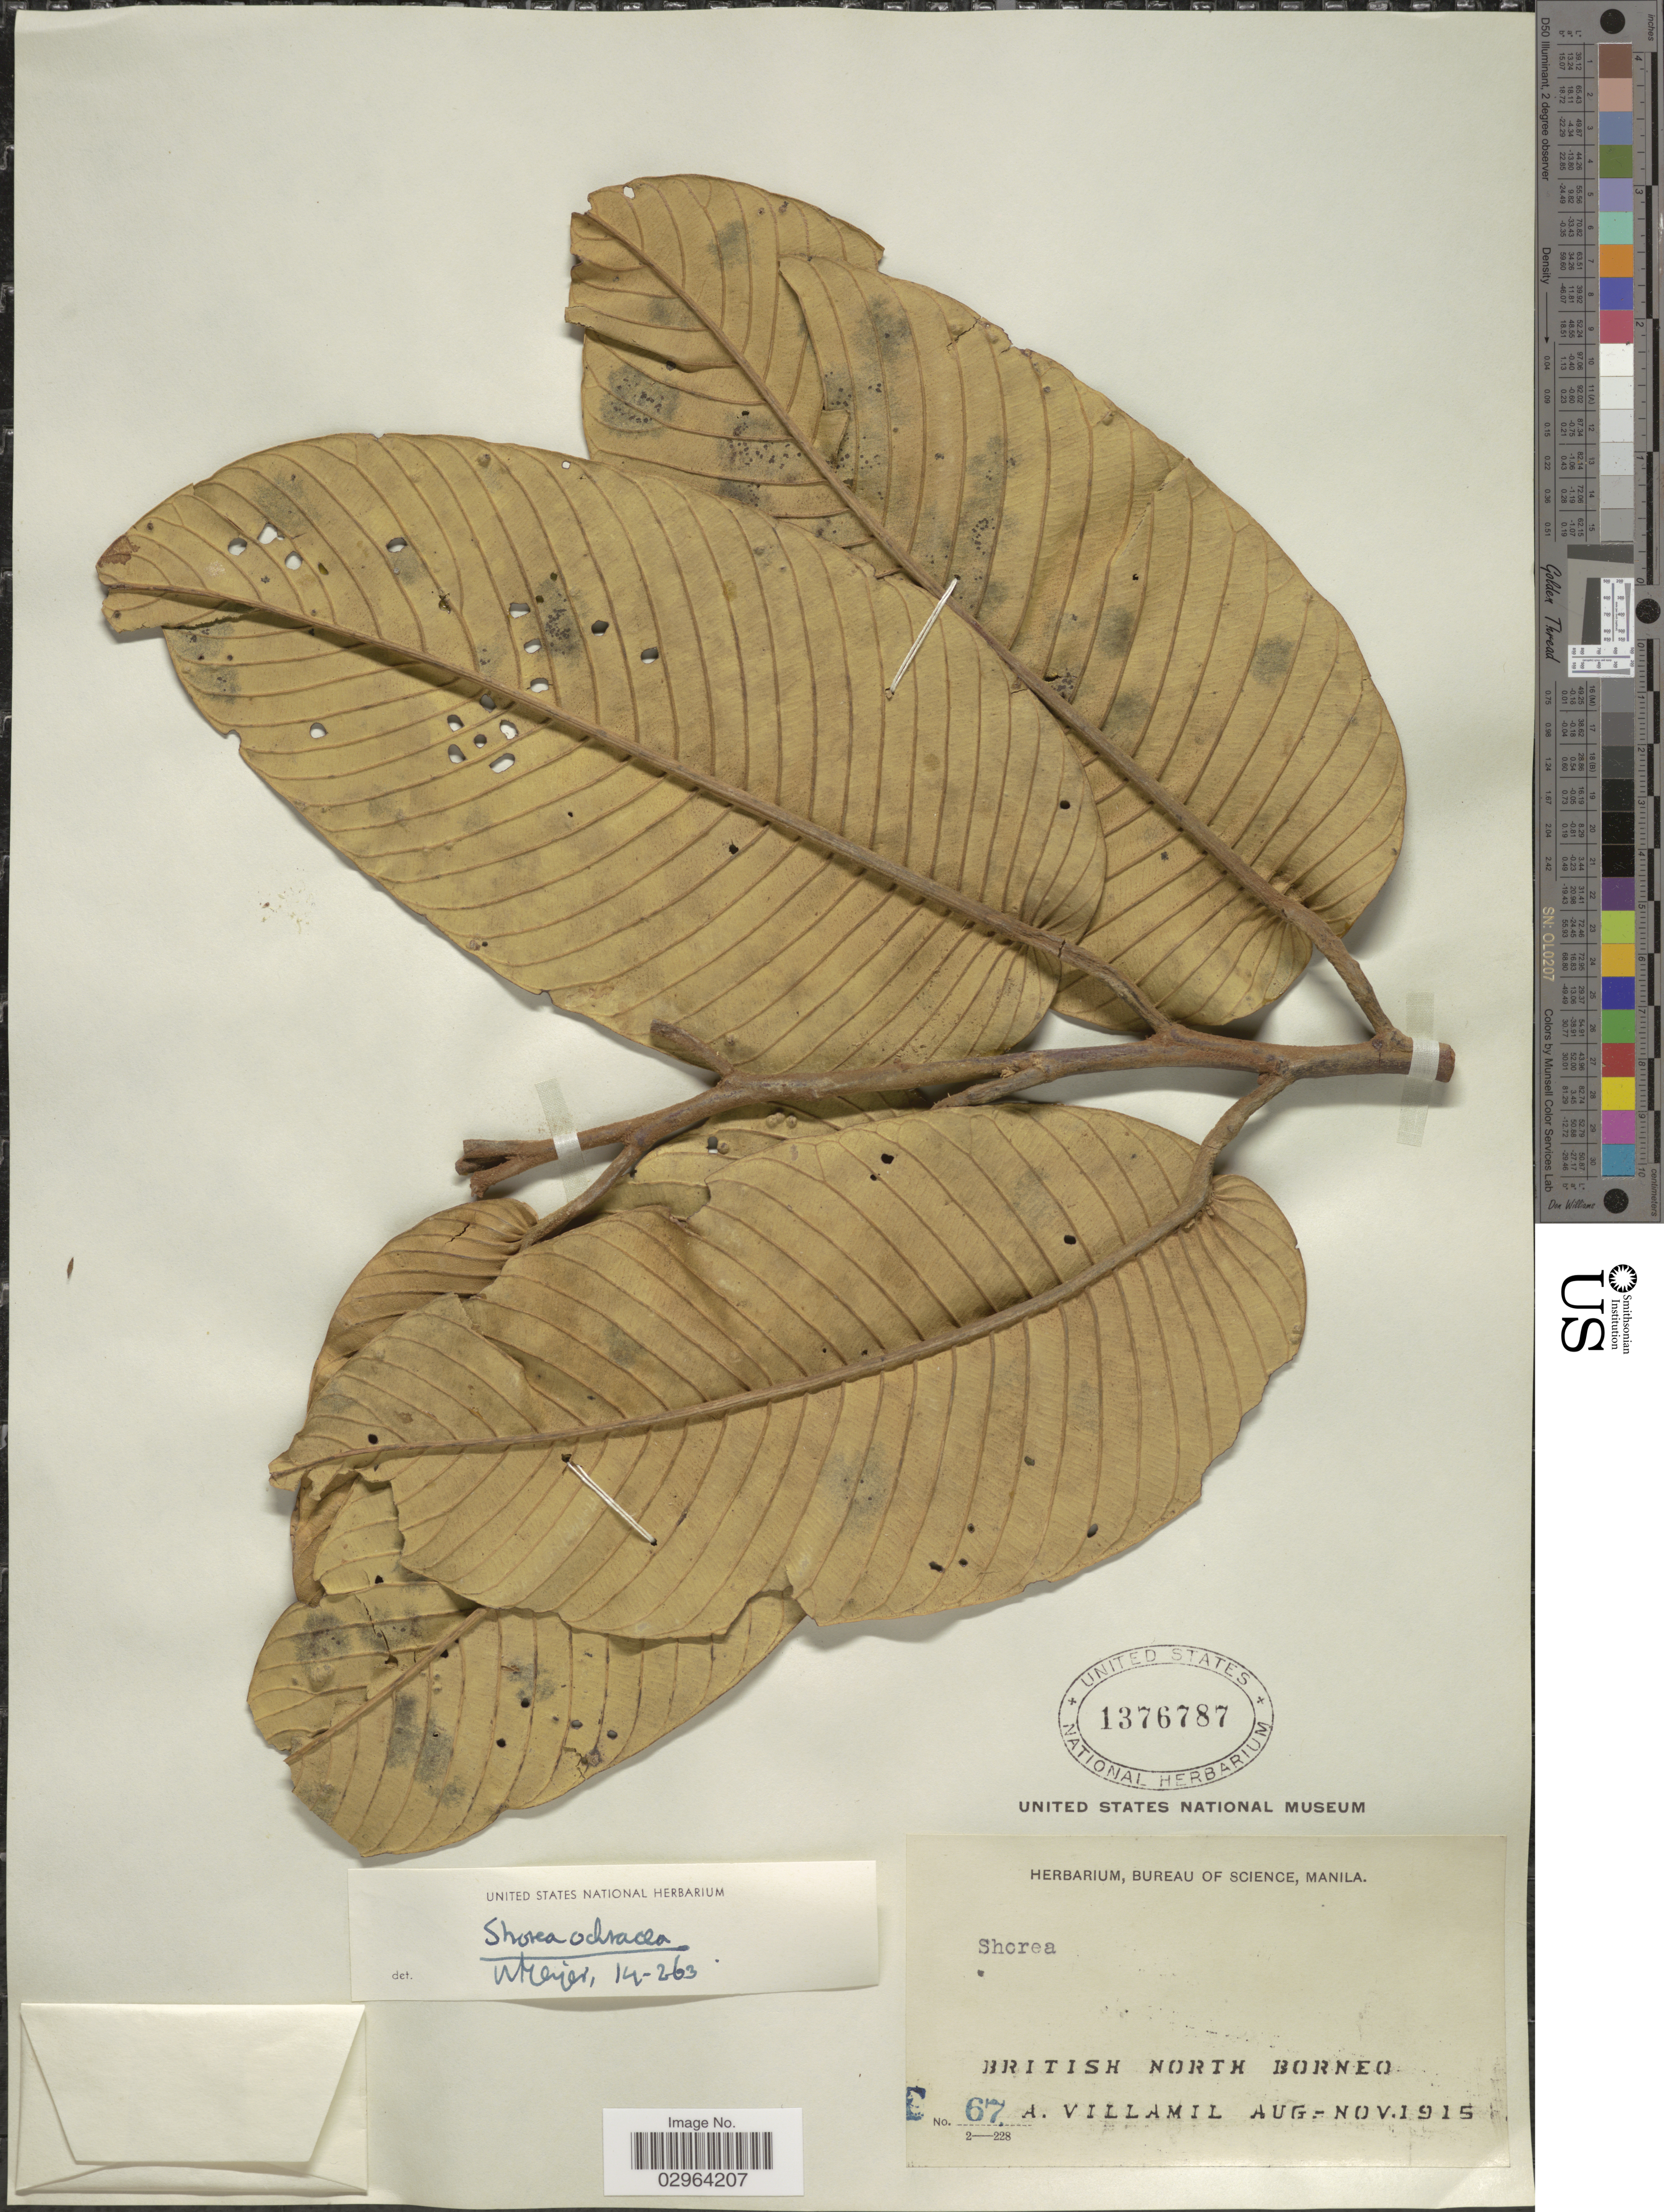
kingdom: Plantae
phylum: Tracheophyta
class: Magnoliopsida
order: Malvales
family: Dipterocarpaceae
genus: Anthoshorea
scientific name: Anthoshorea ochracea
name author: (Symington) P.S. Ashton & J. Heck.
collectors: A. Villamil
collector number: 67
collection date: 1915-08/1915-11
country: Malaysia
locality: British North Borneo.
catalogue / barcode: US 1376787